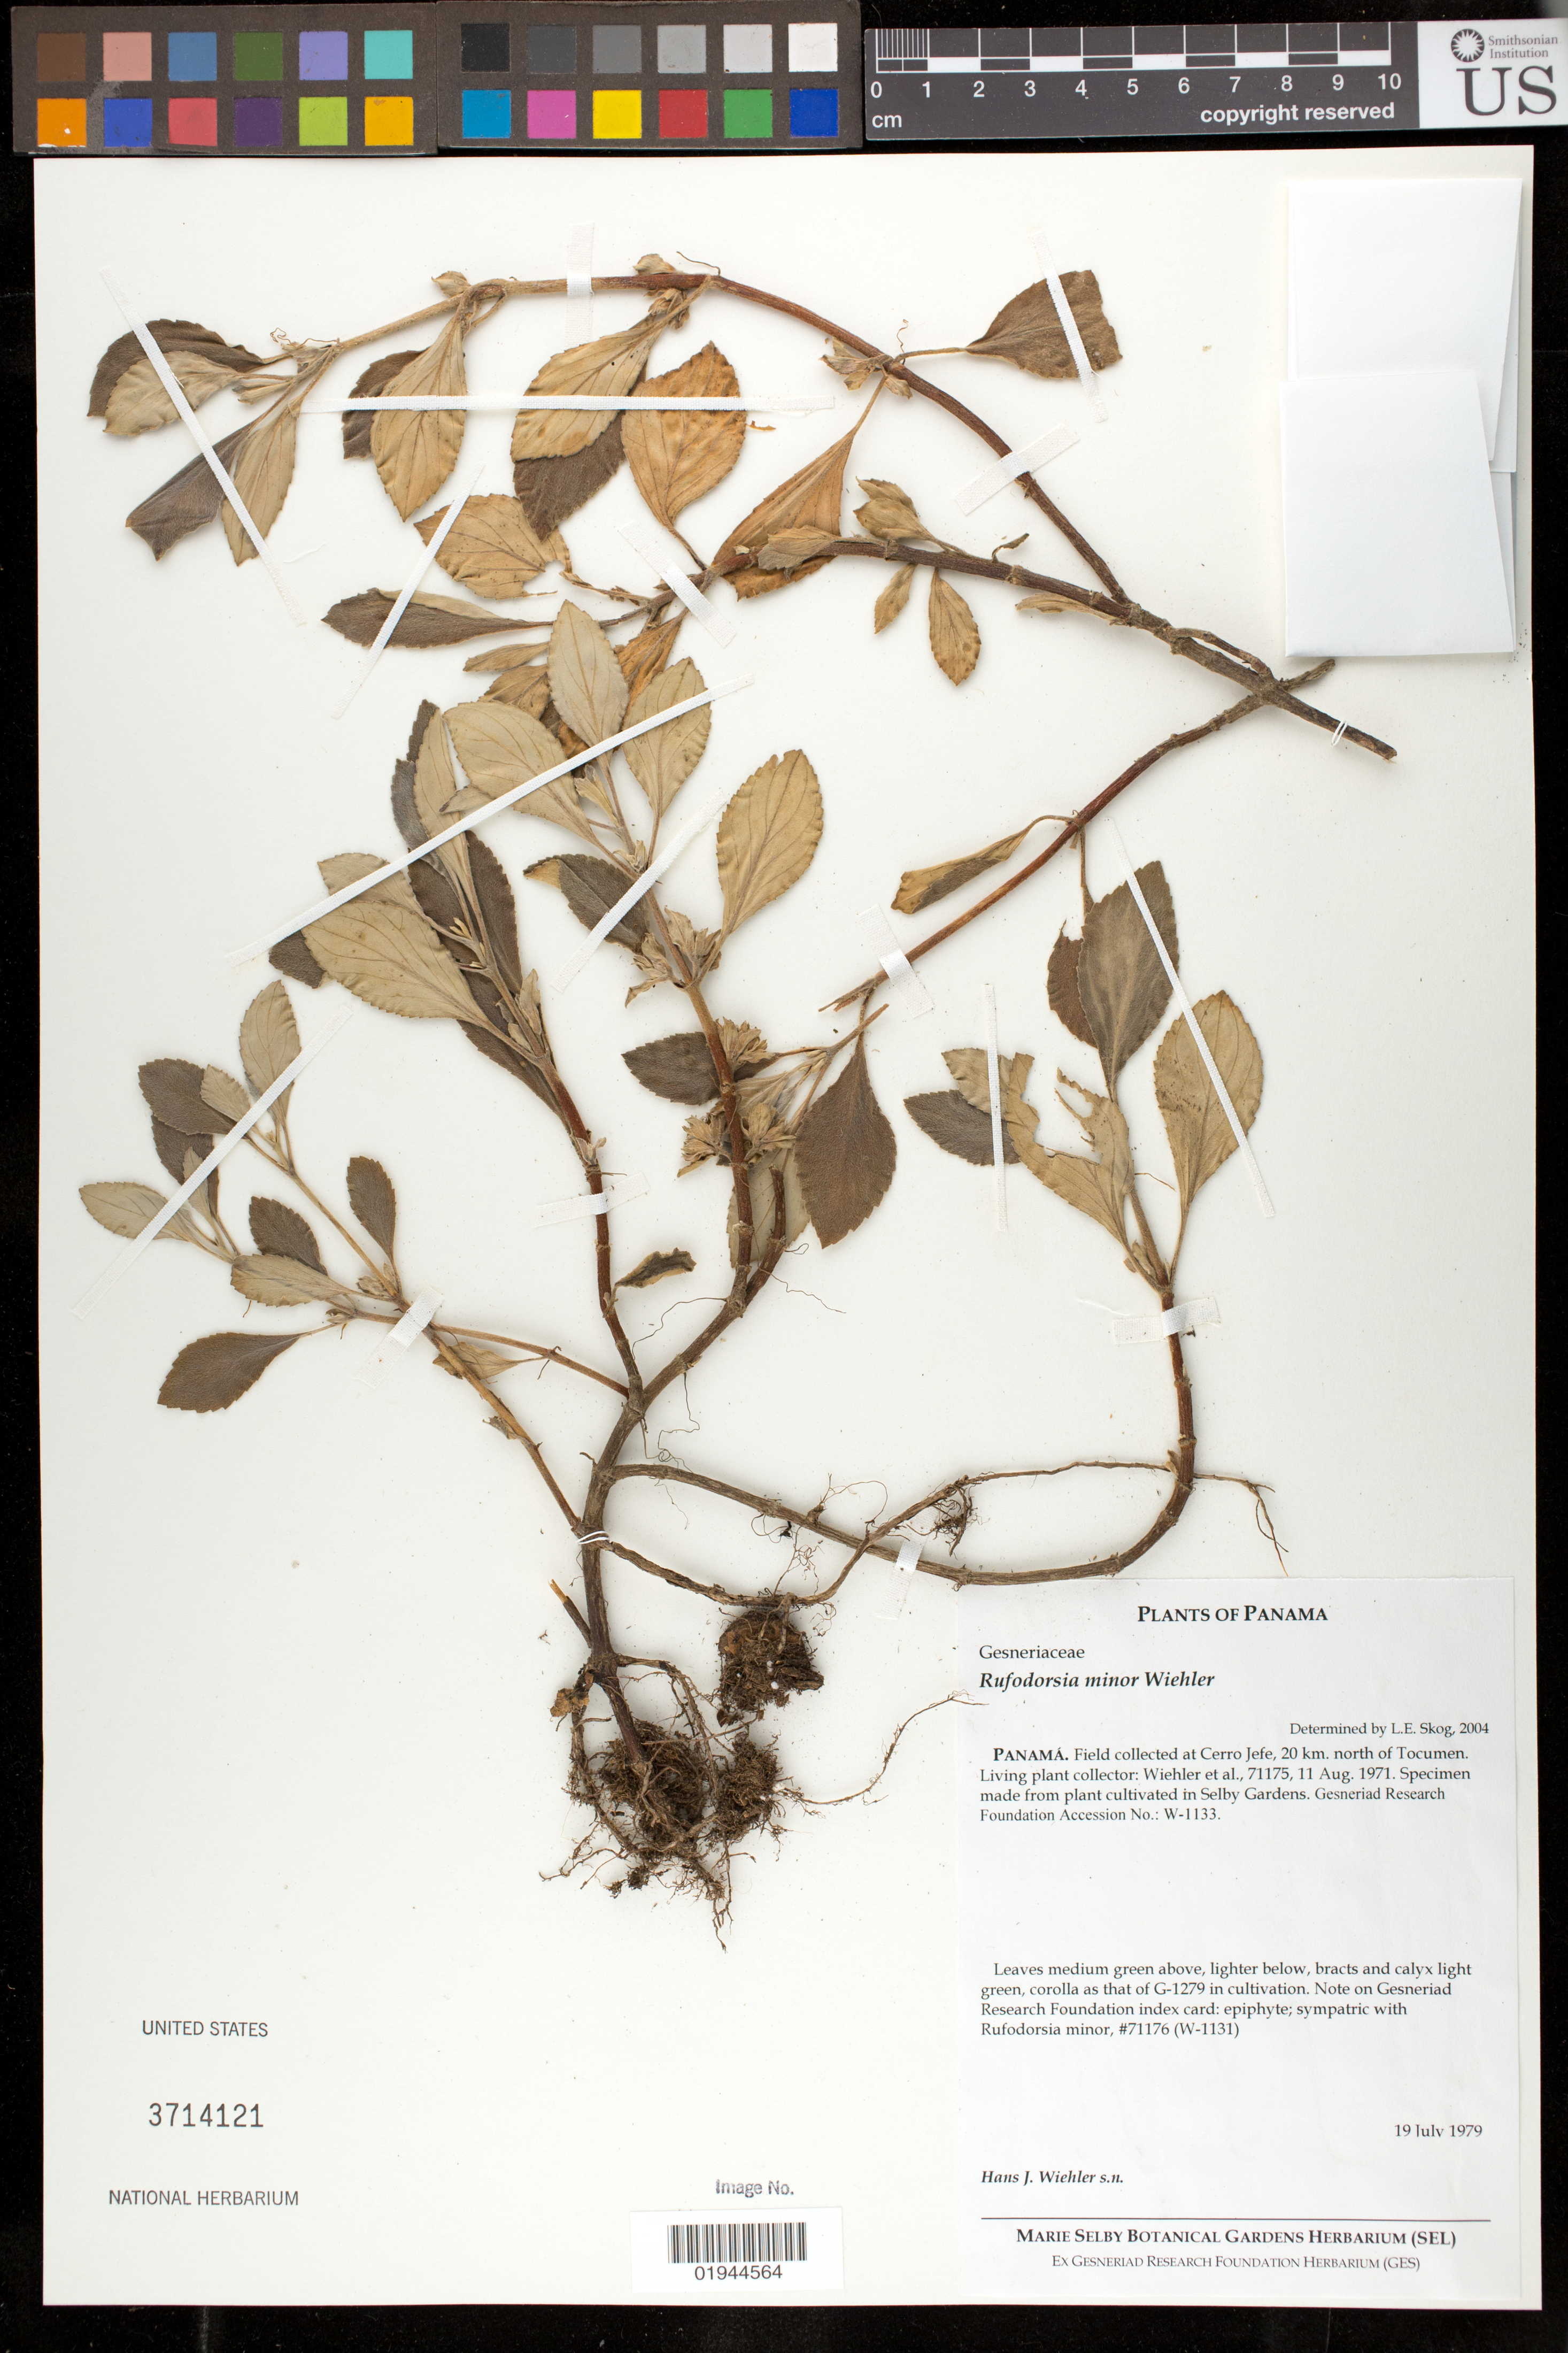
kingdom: Plantae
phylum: Tracheophyta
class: Magnoliopsida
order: Lamiales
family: Gesneriaceae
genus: Rufodorsia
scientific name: Rufodorsia minor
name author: Wiehler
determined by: Skog, Laurence E.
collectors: H. J. Wiehler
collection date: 1979-07-19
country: United States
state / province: Florida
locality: Marie Selby Botanical Gardens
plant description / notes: Panama. Field collected at Cerro Jefe, 20 km. north of Tocumen. Living plant collector: Wiehler et al., 71175, 11 Aug. 1971.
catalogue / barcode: US 3714121